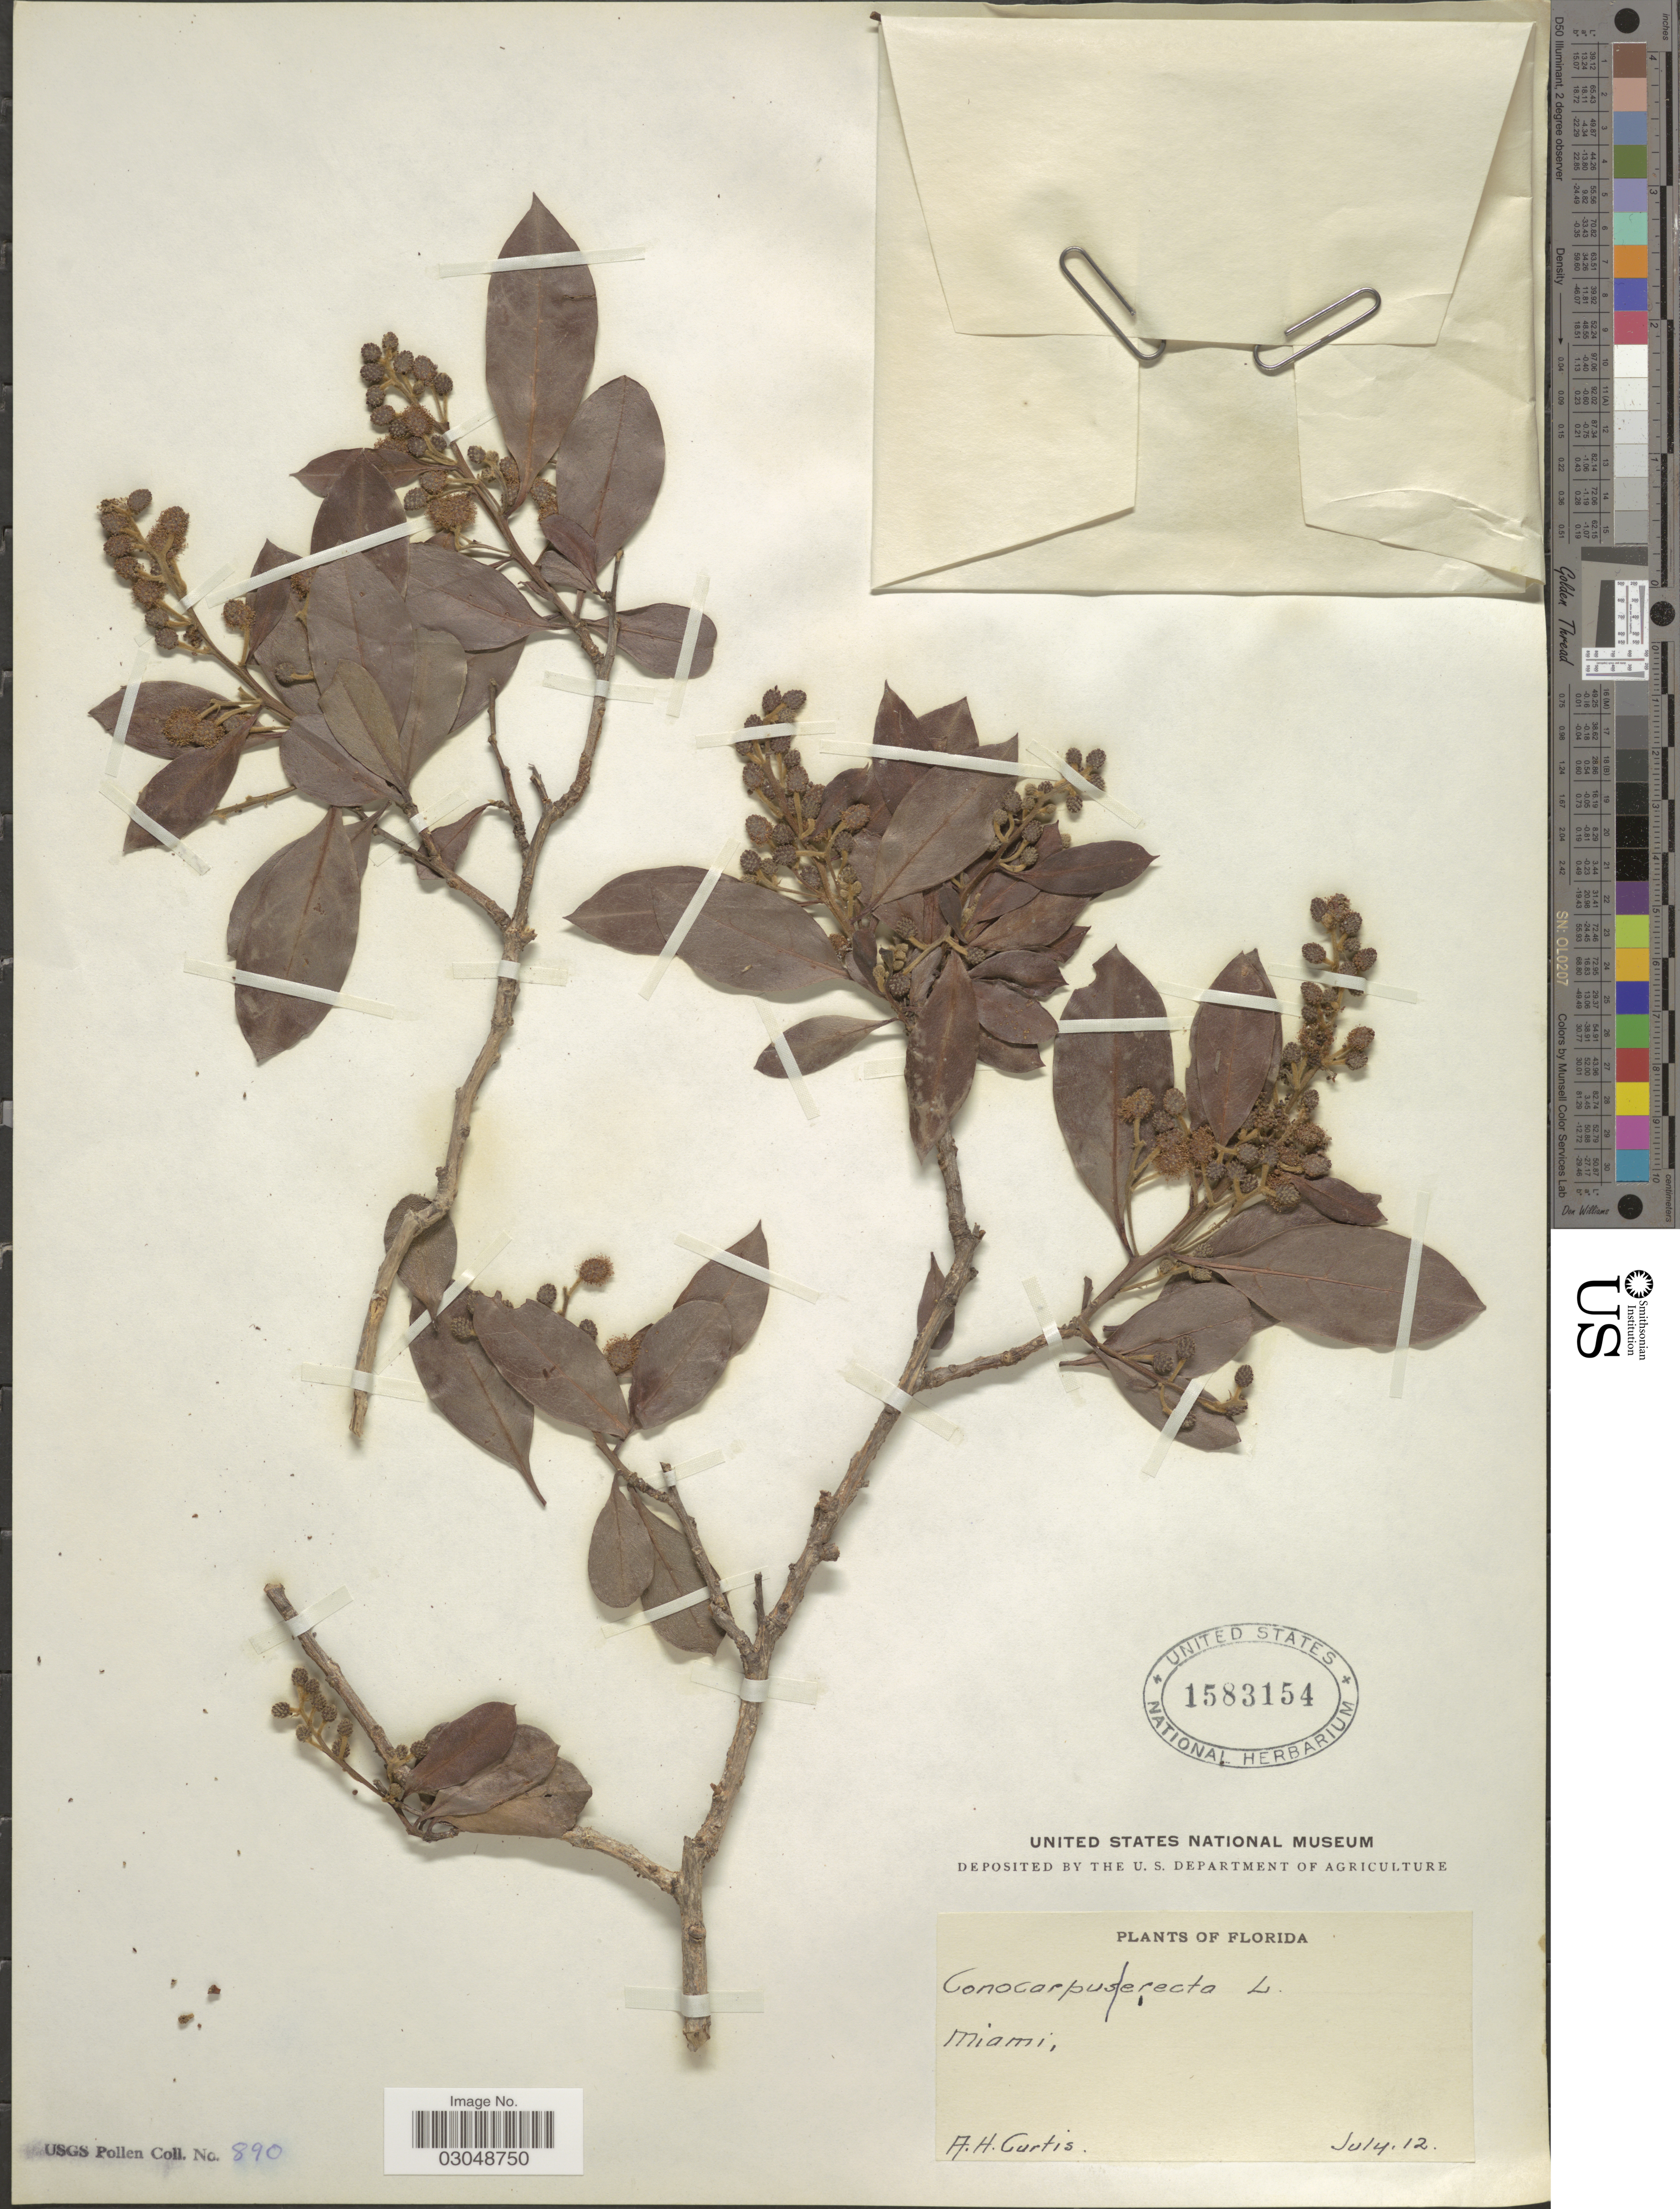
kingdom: Plantae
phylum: Tracheophyta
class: Magnoliopsida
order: Myrtales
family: Combretaceae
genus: Conocarpus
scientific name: Conocarpus erectus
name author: L.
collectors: A. H. Curtiss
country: United States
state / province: Florida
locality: Miami.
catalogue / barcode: US 1583154